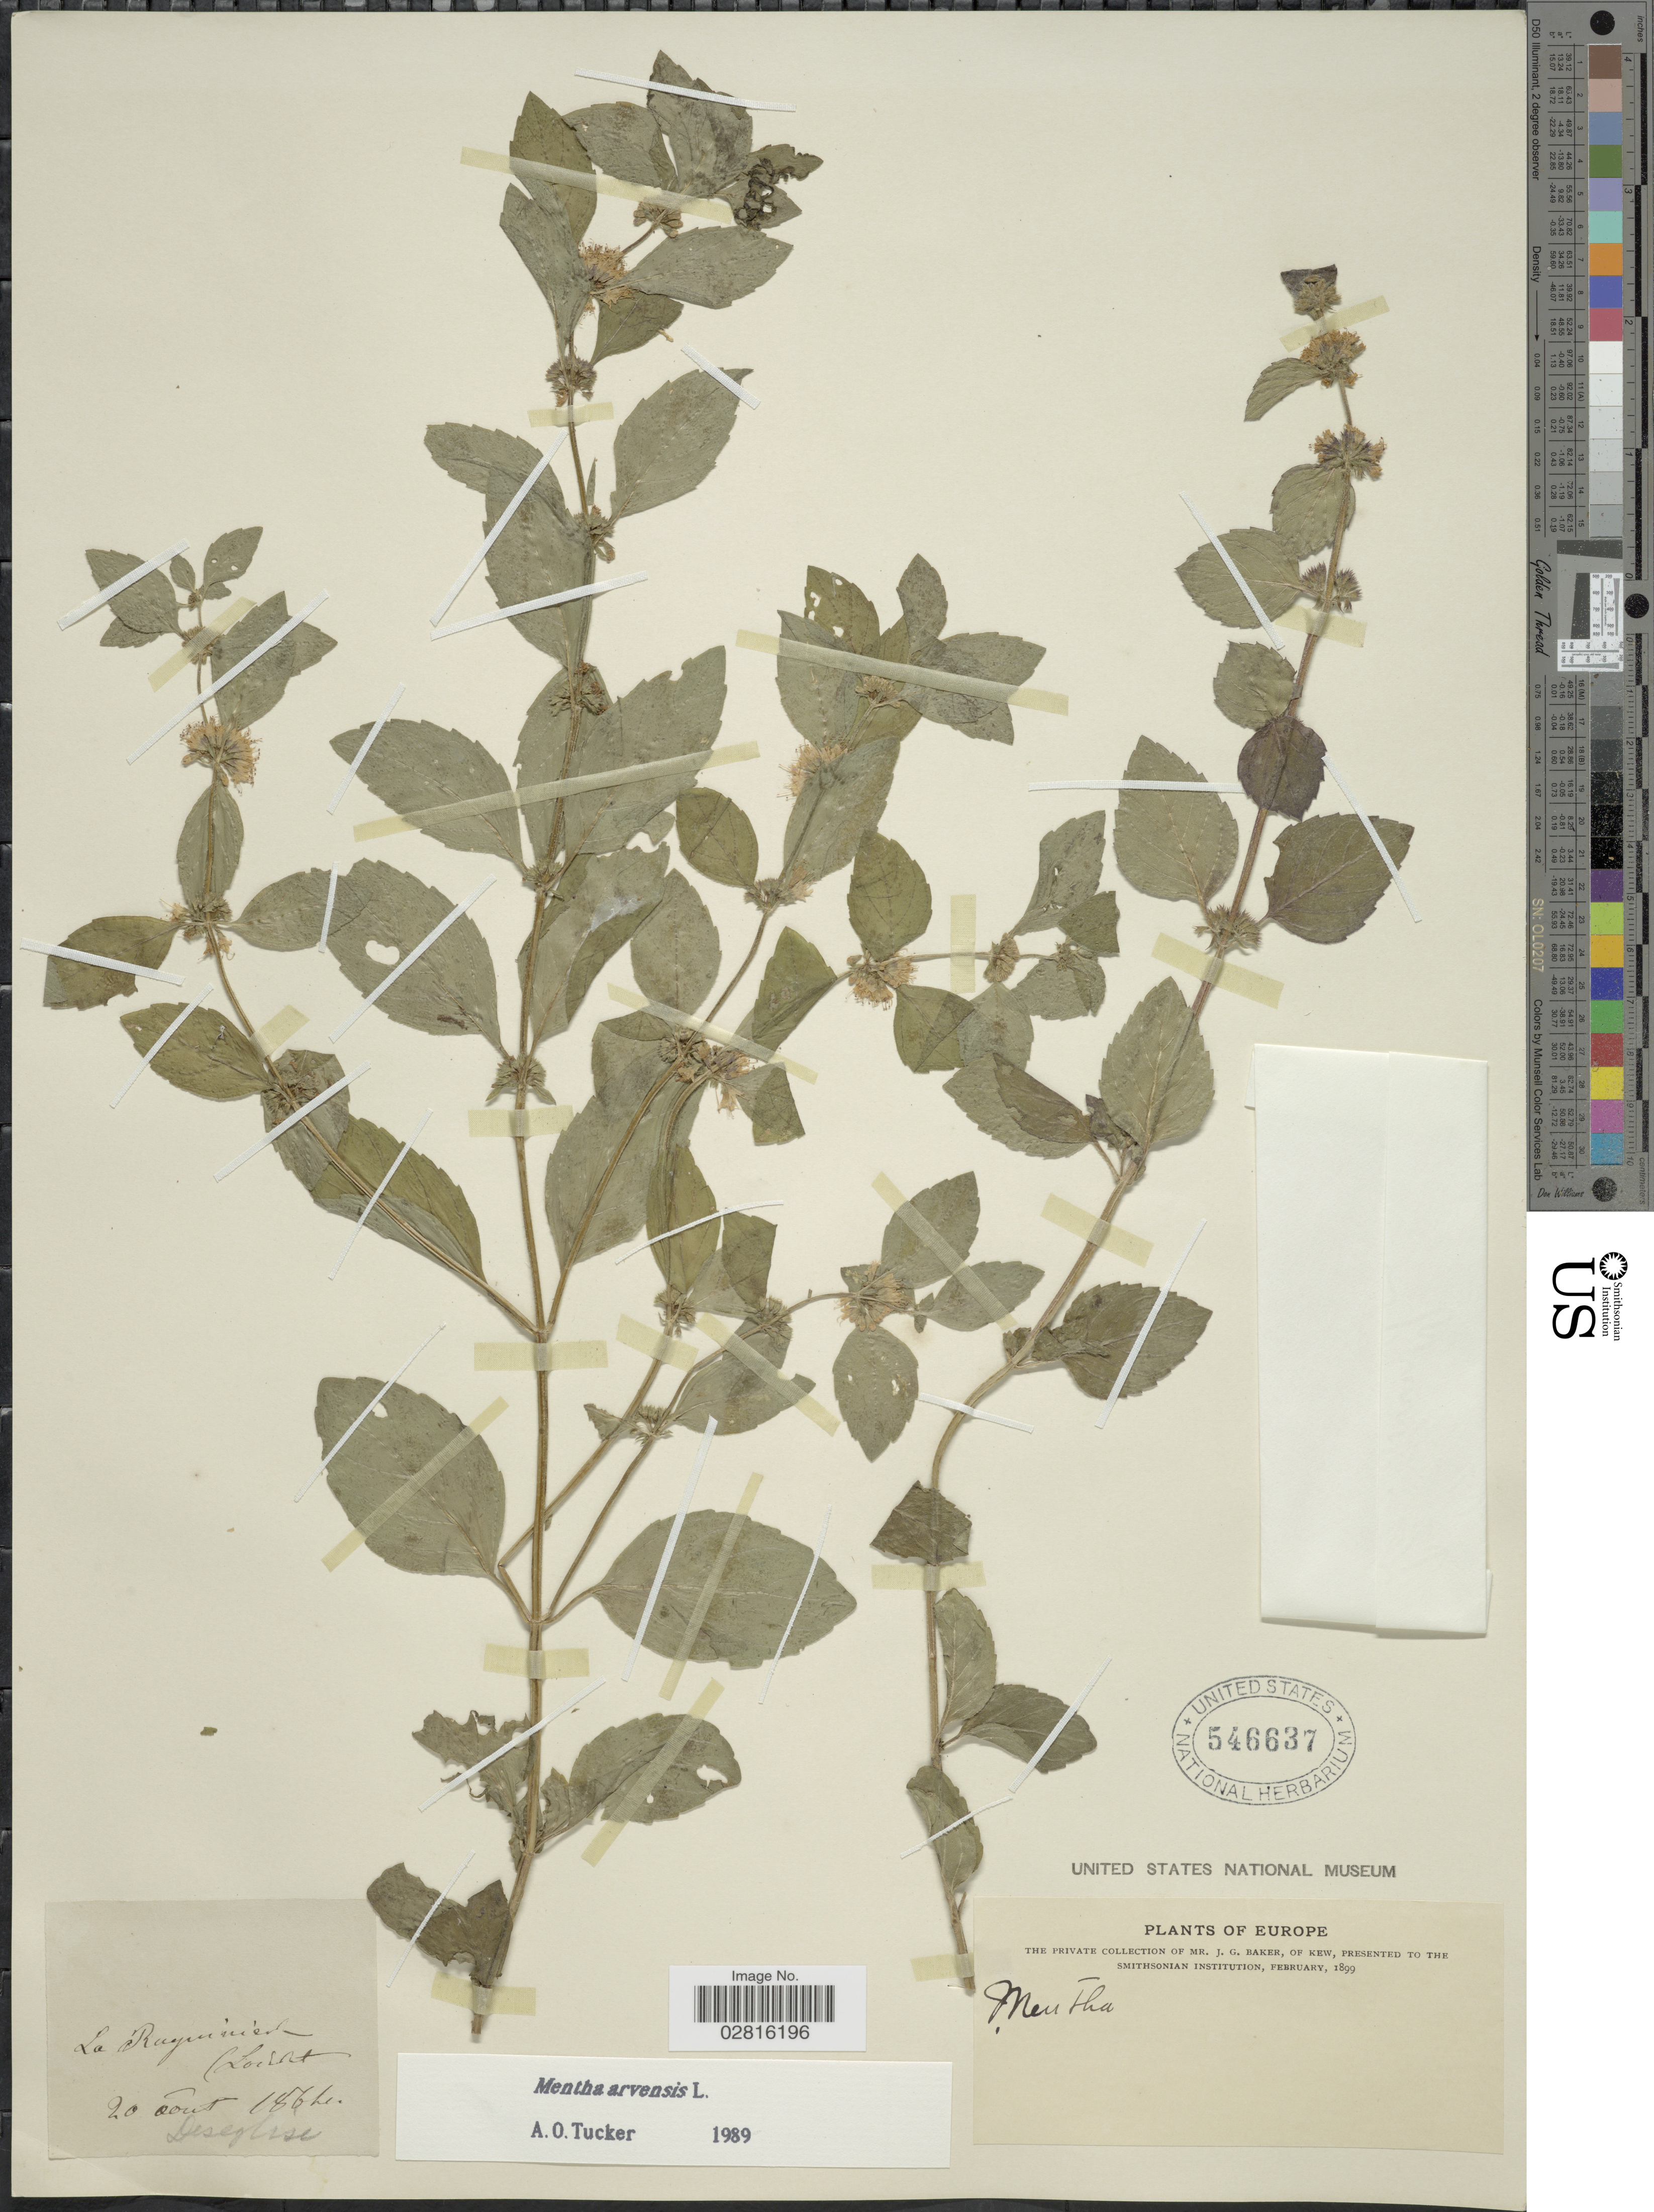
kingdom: Plantae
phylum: Tracheophyta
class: Magnoliopsida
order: Lamiales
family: Lamiaceae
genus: Mentha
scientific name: Mentha arvensis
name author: L.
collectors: P. Déséglise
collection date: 1864-08-20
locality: Europe. La [illegible text]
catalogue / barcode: US 546637